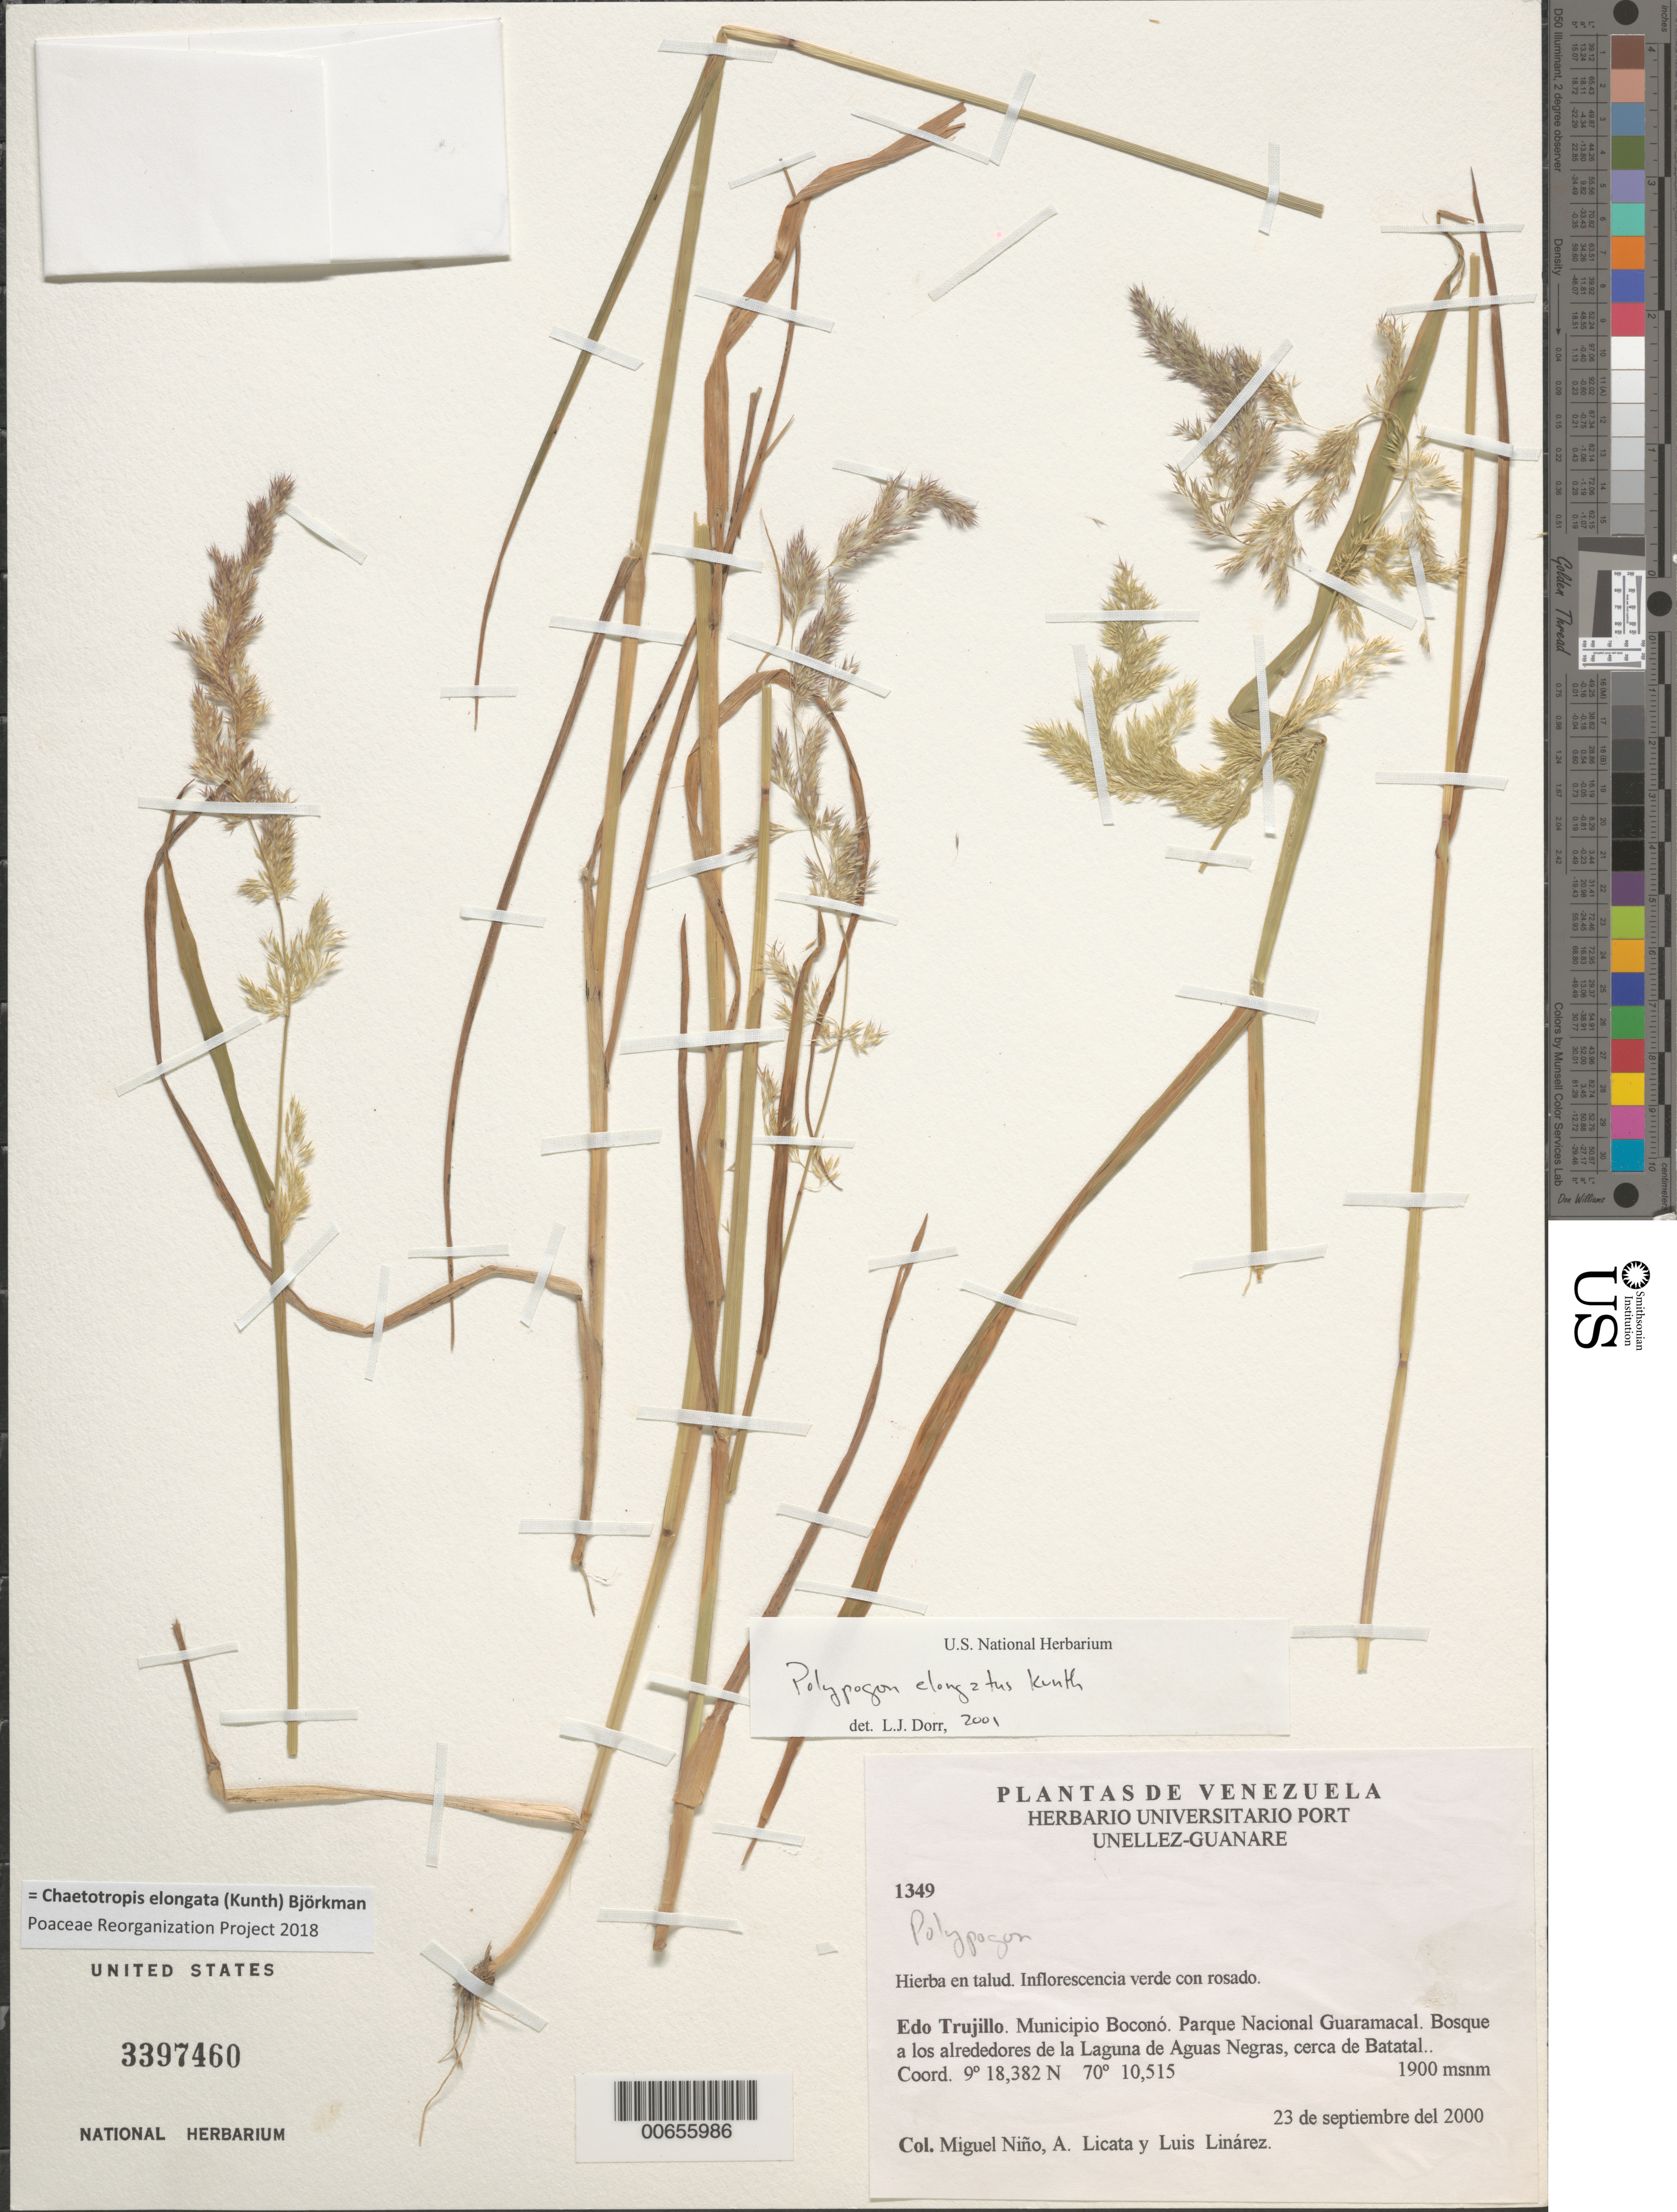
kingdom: Plantae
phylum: Tracheophyta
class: Liliopsida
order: Poales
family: Poaceae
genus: Chaetotropis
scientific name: Chaetotropis elongata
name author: (Kunth) Björkman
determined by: Poaceae Reorganization Project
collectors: S. M. Niño, A. Licata & L. Linárez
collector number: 1349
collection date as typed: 23 Sep 2000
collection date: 2000-09-23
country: Venezuela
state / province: Trujillo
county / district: Boconó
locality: Parque Nacional Guaramacal. Laguna de Aguas Negras, cerca de Batatal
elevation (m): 1900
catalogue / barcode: US 3397460